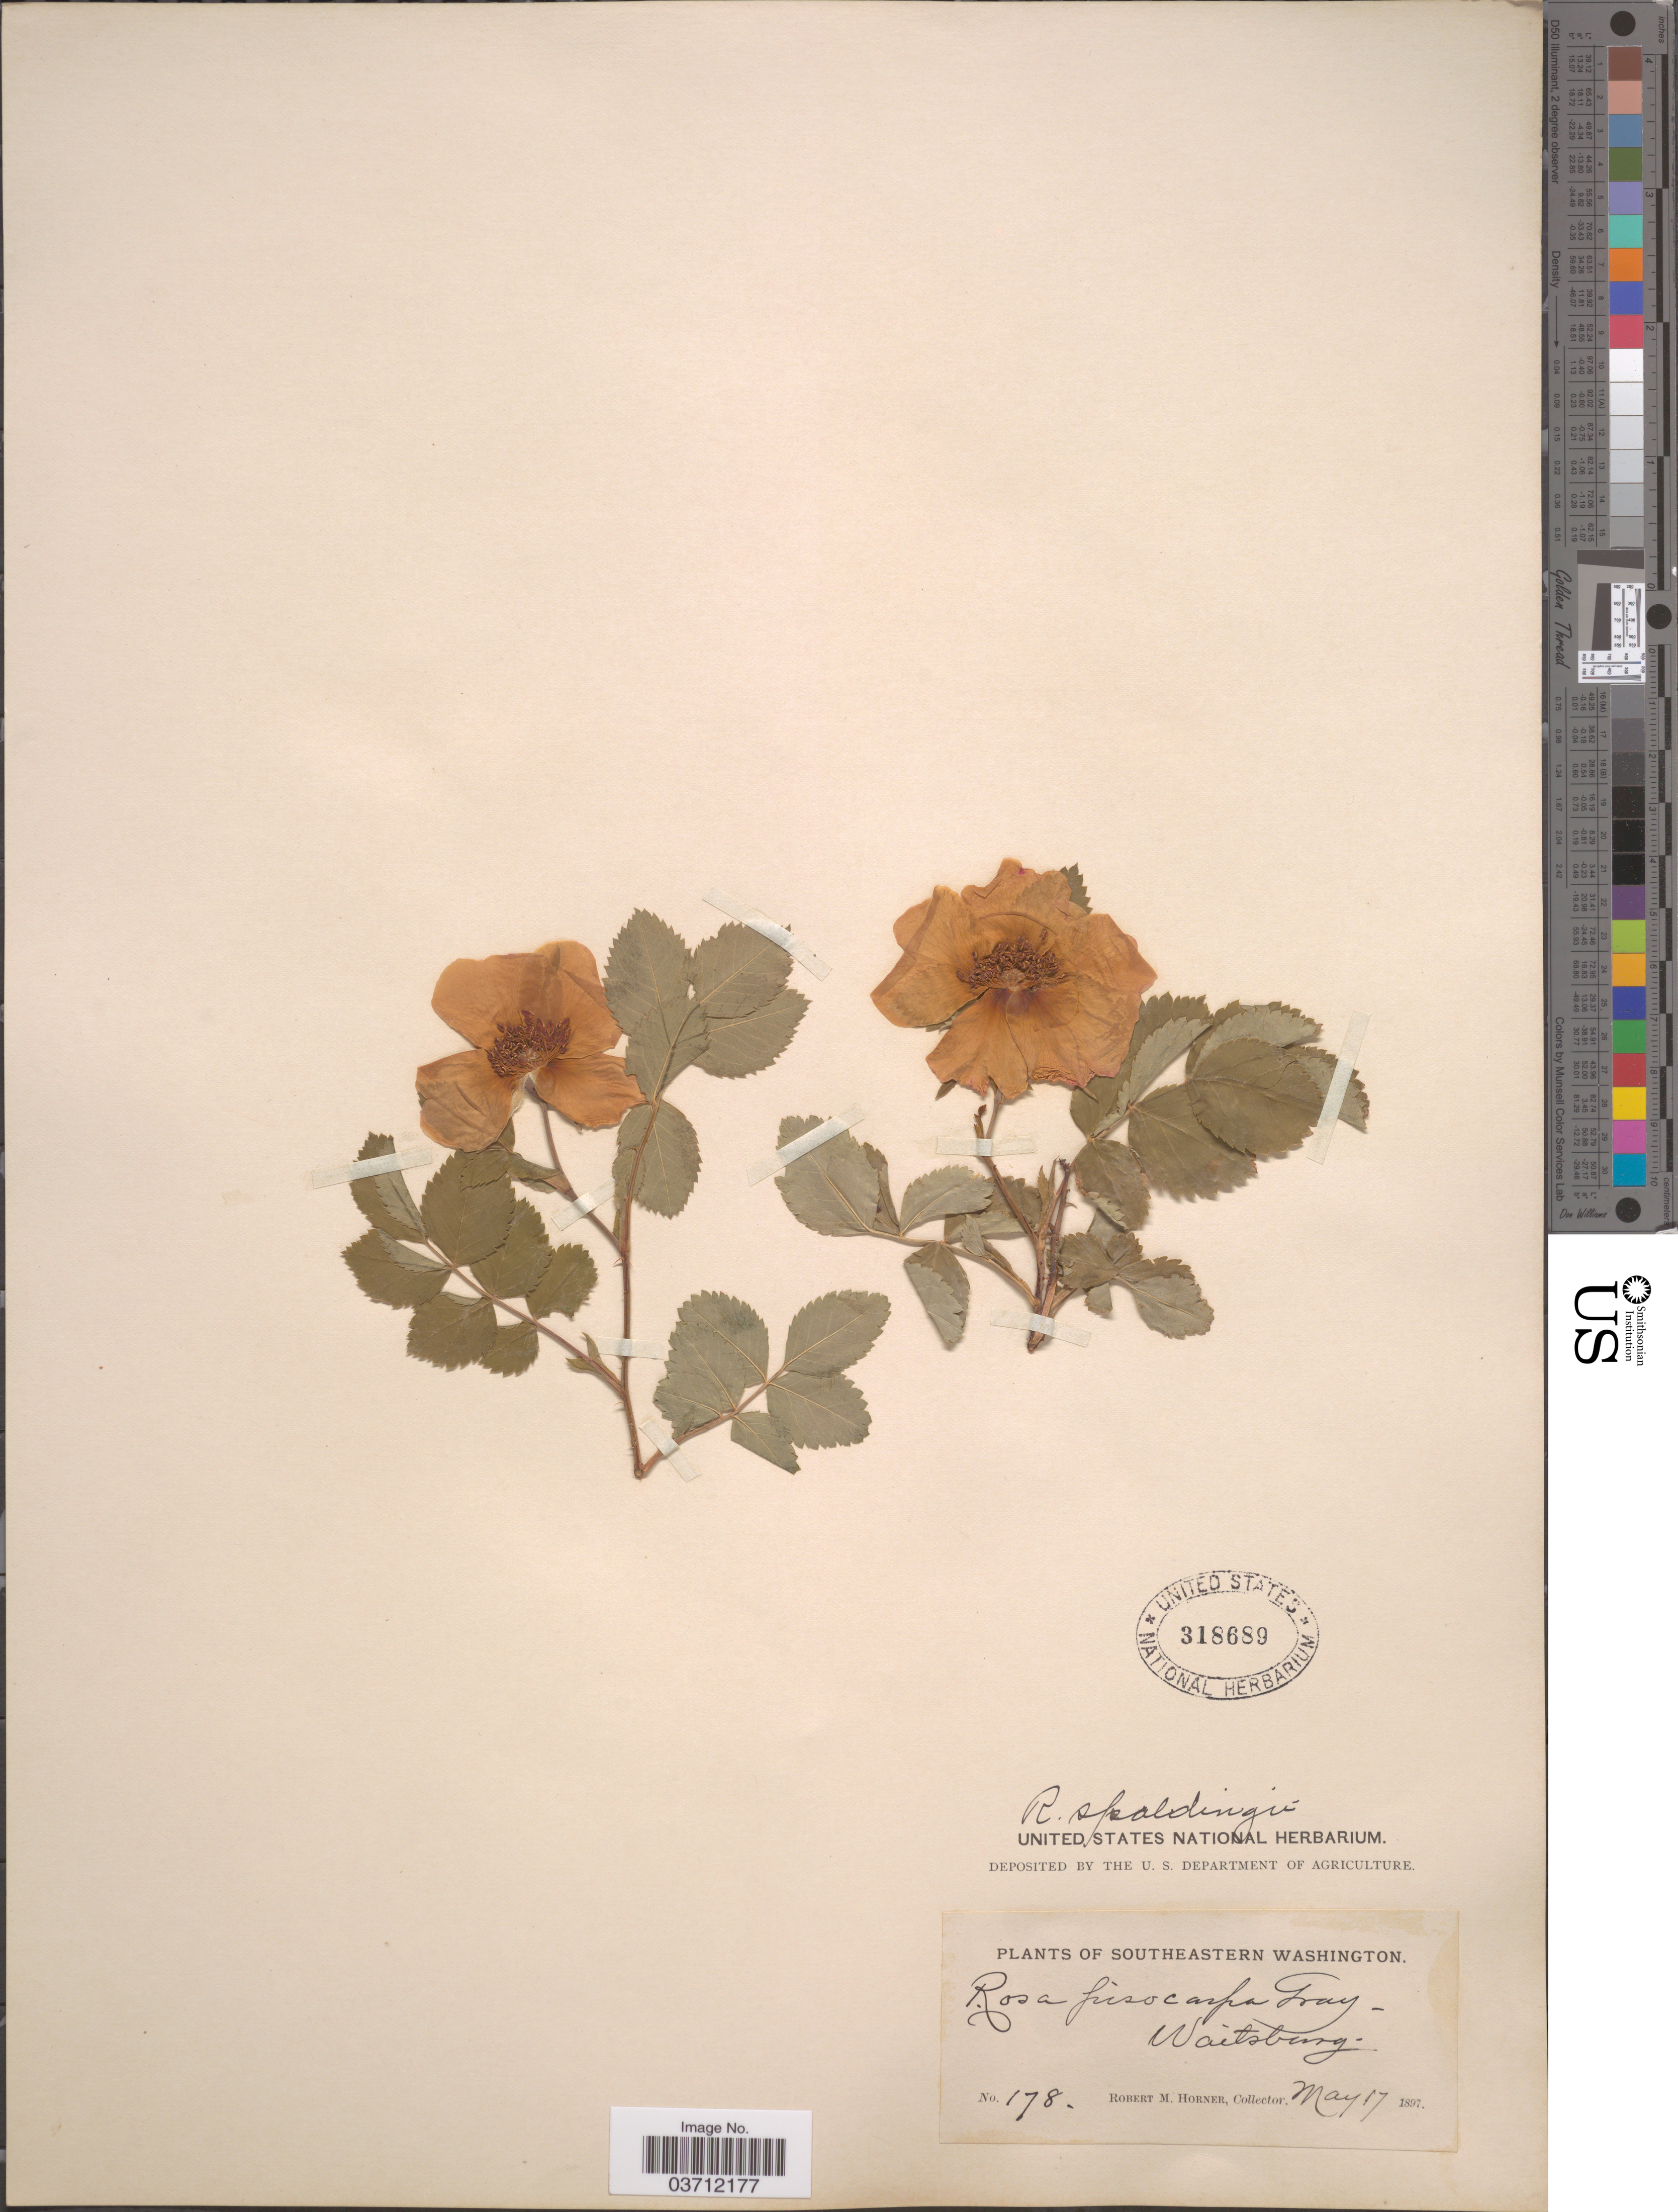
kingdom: Plantae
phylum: Tracheophyta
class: Magnoliopsida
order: Rosales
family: Rosaceae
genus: Rosa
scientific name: Rosa spaldingii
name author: Crép. ex Rydb.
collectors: R. Horner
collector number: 178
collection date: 1897-05-17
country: United States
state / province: Washington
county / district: Walla Walla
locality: Southeastern Washington. Waitsburg.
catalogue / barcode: US 318689